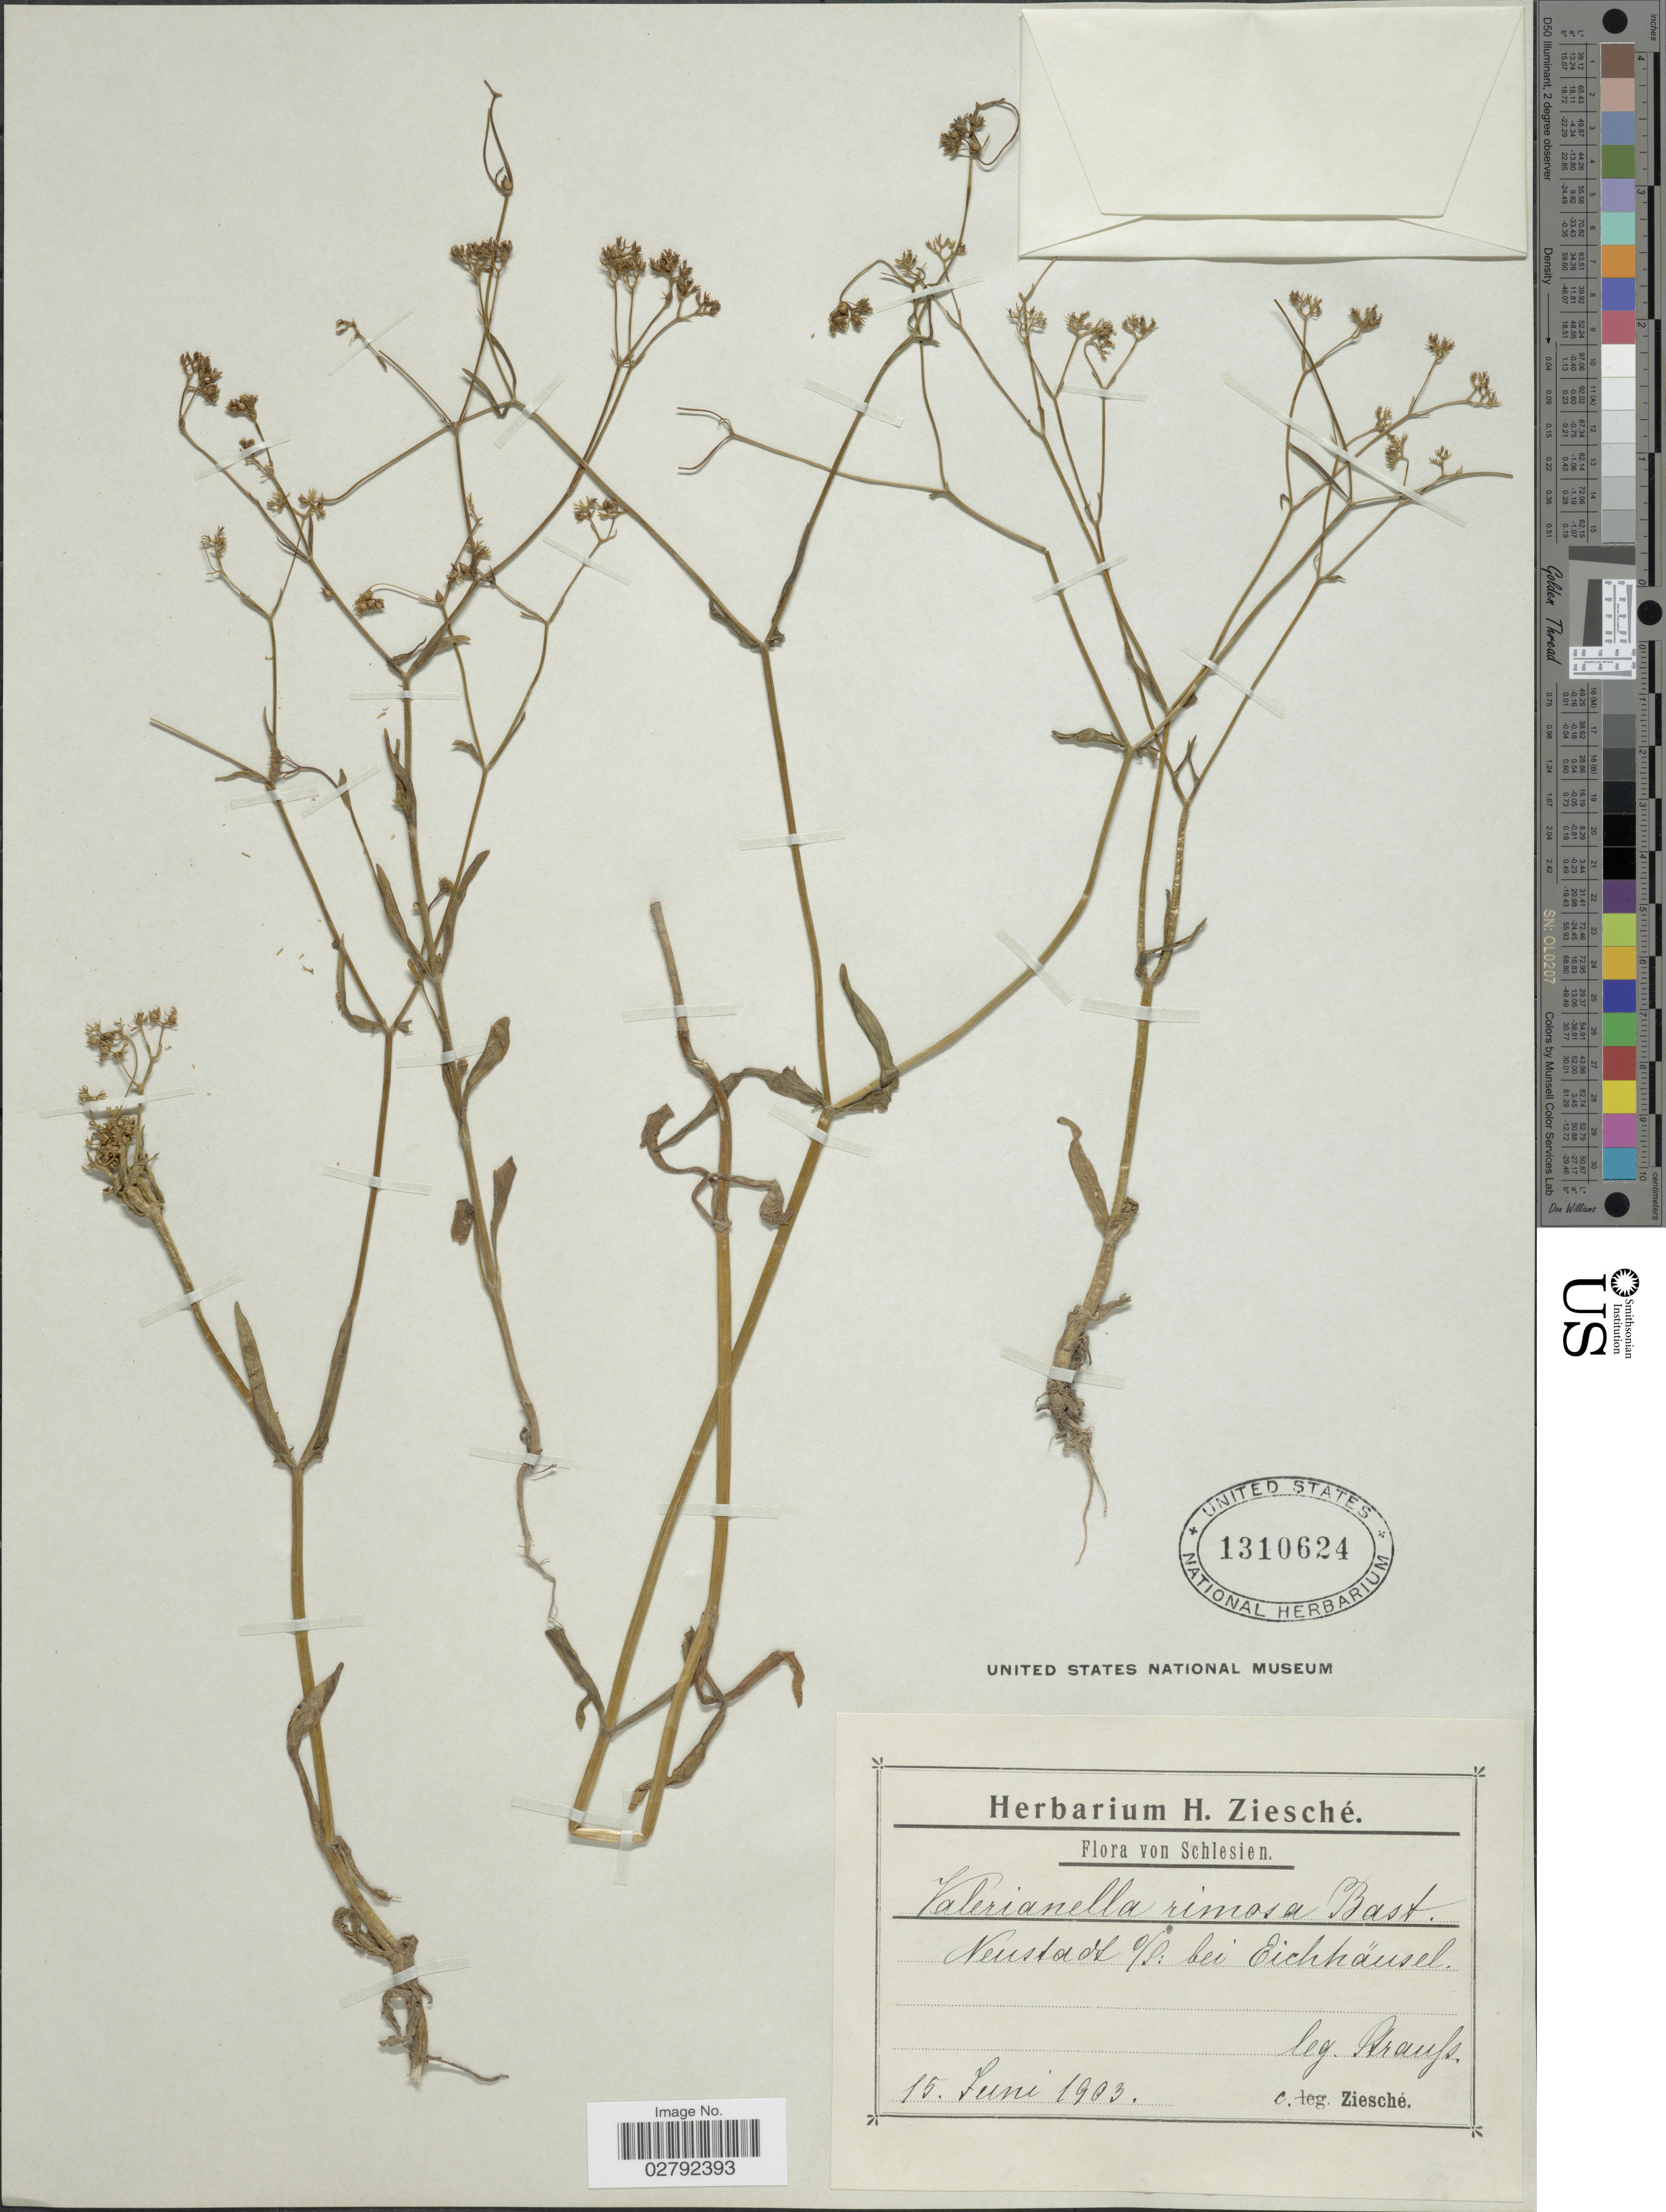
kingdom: Plantae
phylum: Tracheophyta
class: Magnoliopsida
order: Dipsacales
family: Caprifoliaceae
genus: Valerianella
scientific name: Valerianella rimosa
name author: Bâstard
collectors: -. Strauss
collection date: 1903-06-15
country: Germany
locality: Schlesien. Neustadt a/s: bei Eichhäusel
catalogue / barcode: US 1310624